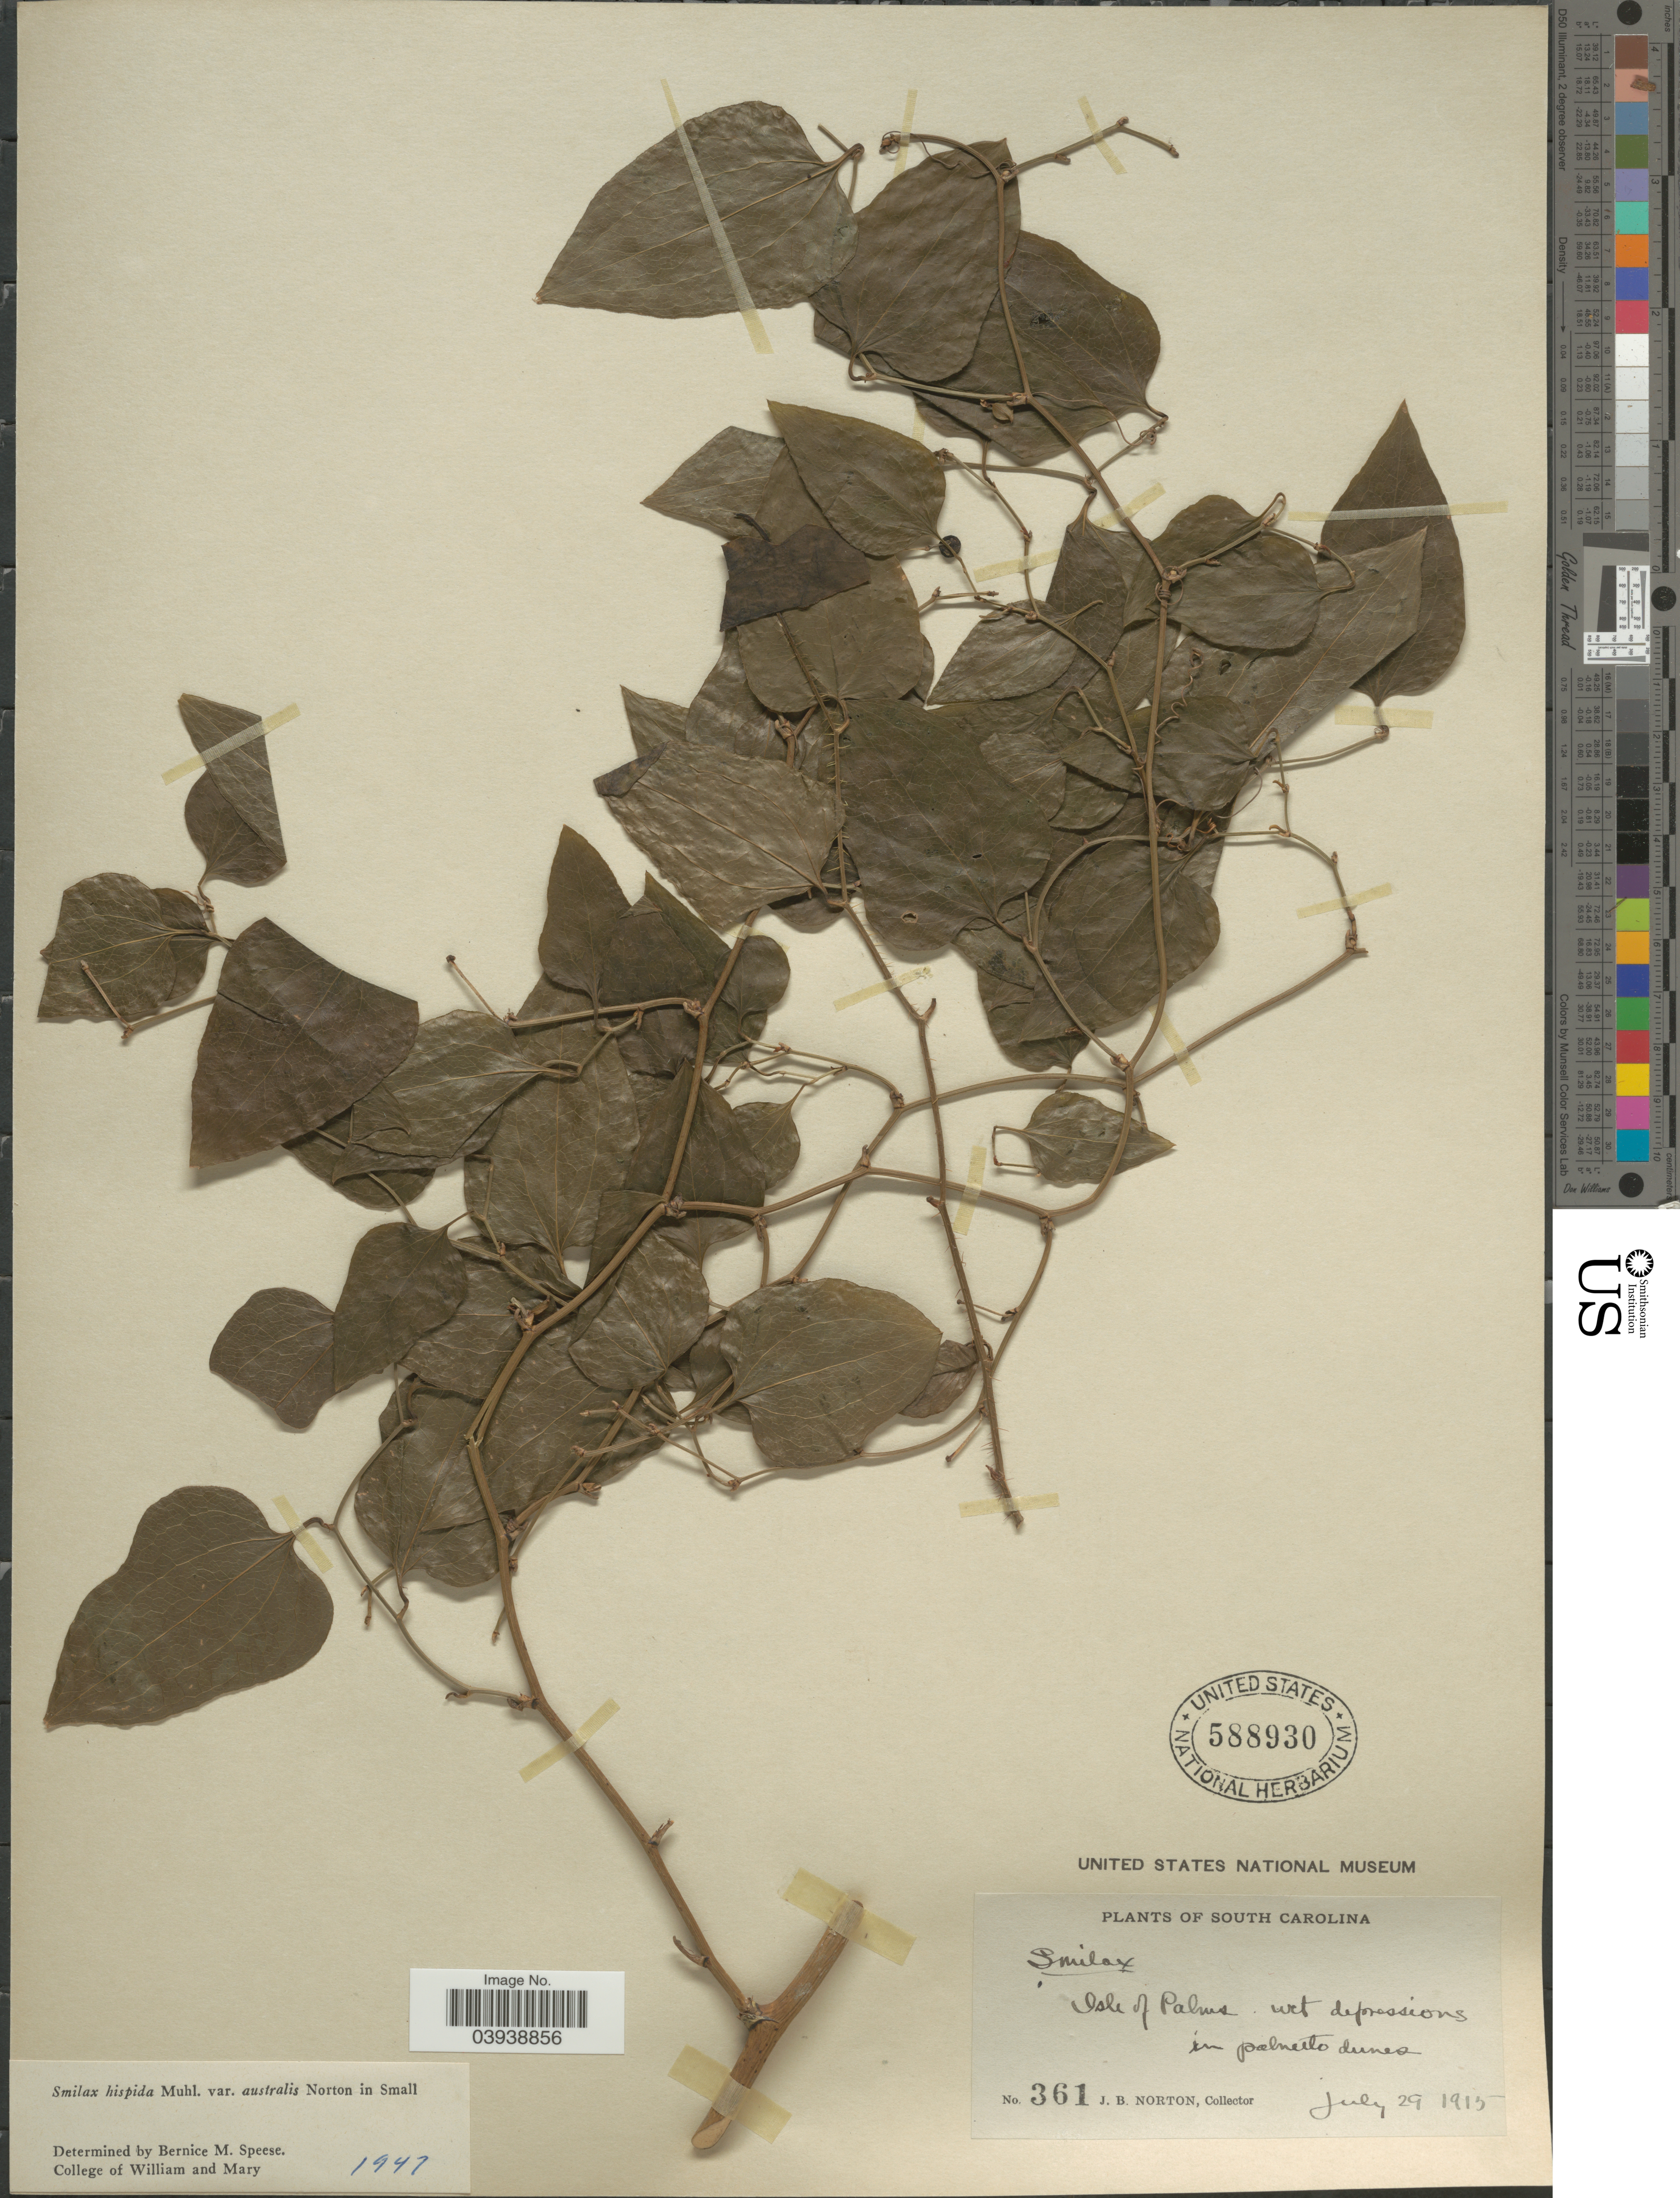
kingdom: Plantae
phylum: Tracheophyta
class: Liliopsida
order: Liliales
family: Smilacaceae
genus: Smilax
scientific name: Smilax hispida var. australis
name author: Small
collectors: J. B. Norton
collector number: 361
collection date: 1915-07-29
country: United States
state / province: South Carolina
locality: Isle of Palms. wet depressions in palmetto dunes.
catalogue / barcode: US 588930